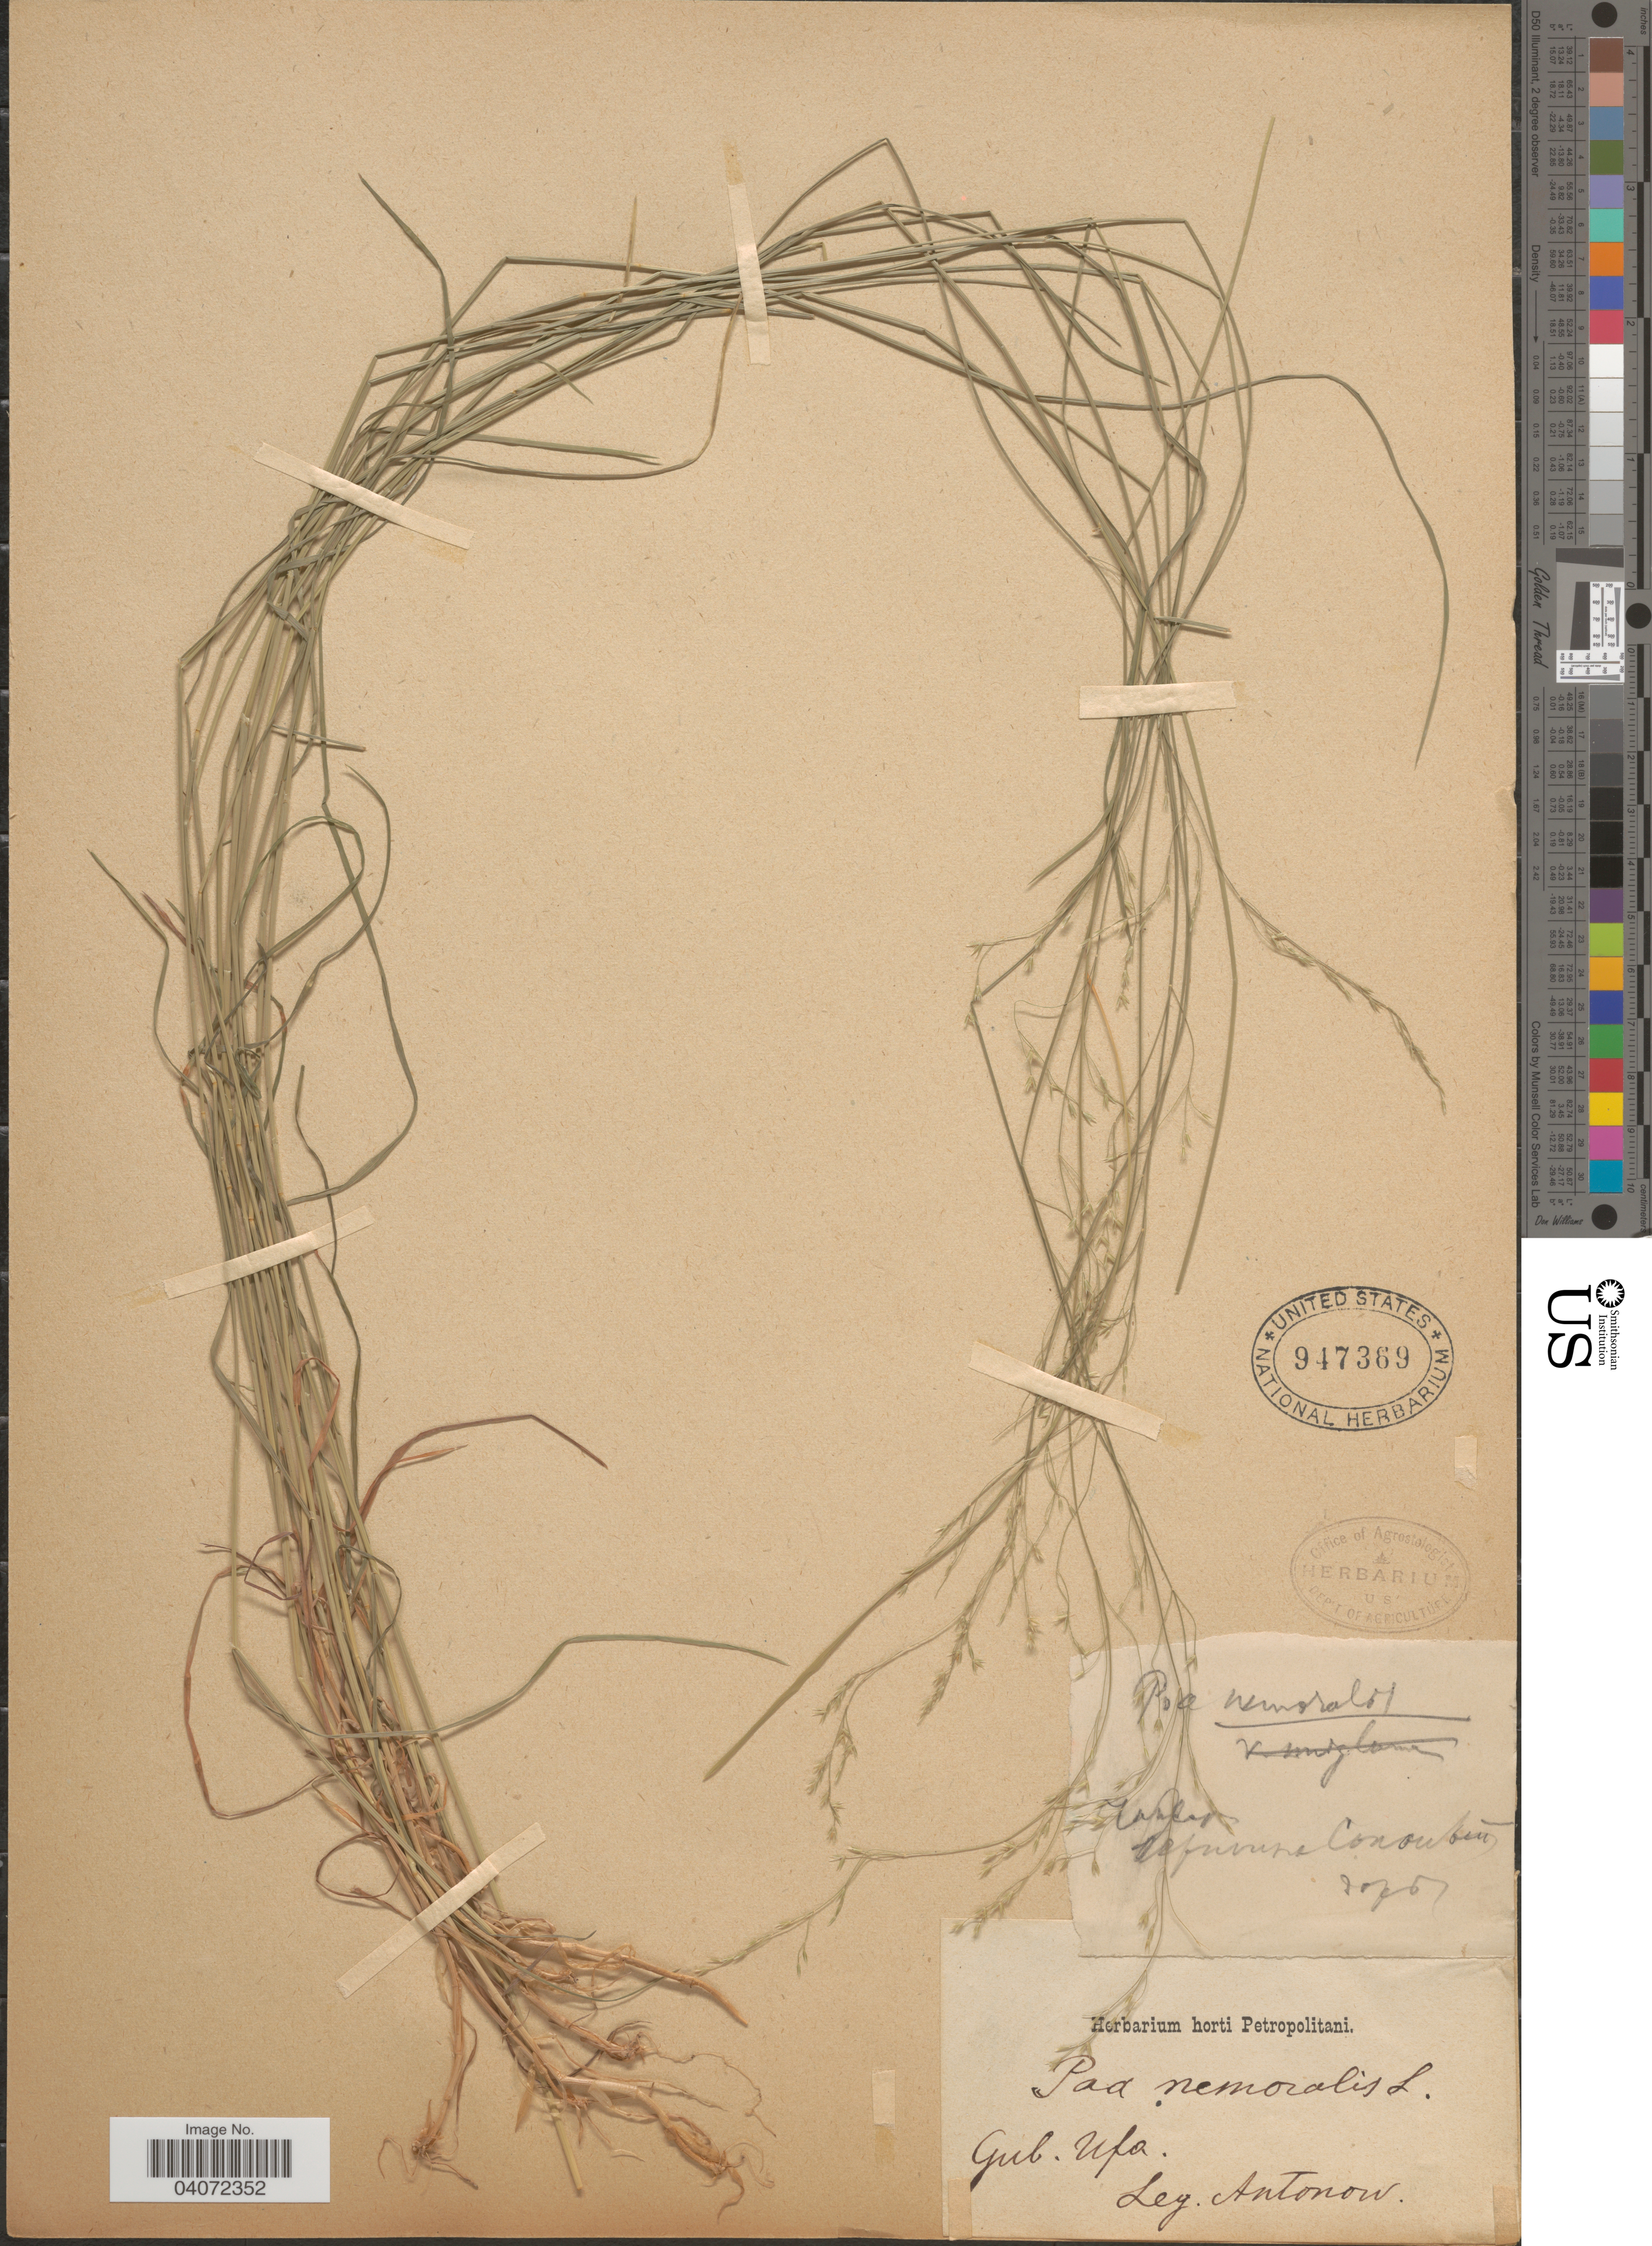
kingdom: Plantae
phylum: Tracheophyta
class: Liliopsida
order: Poales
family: Poaceae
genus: Poa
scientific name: Poa nemoralis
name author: L.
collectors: A. Antonow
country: Russian Federation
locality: Gub. Ufa.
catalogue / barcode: US 947369